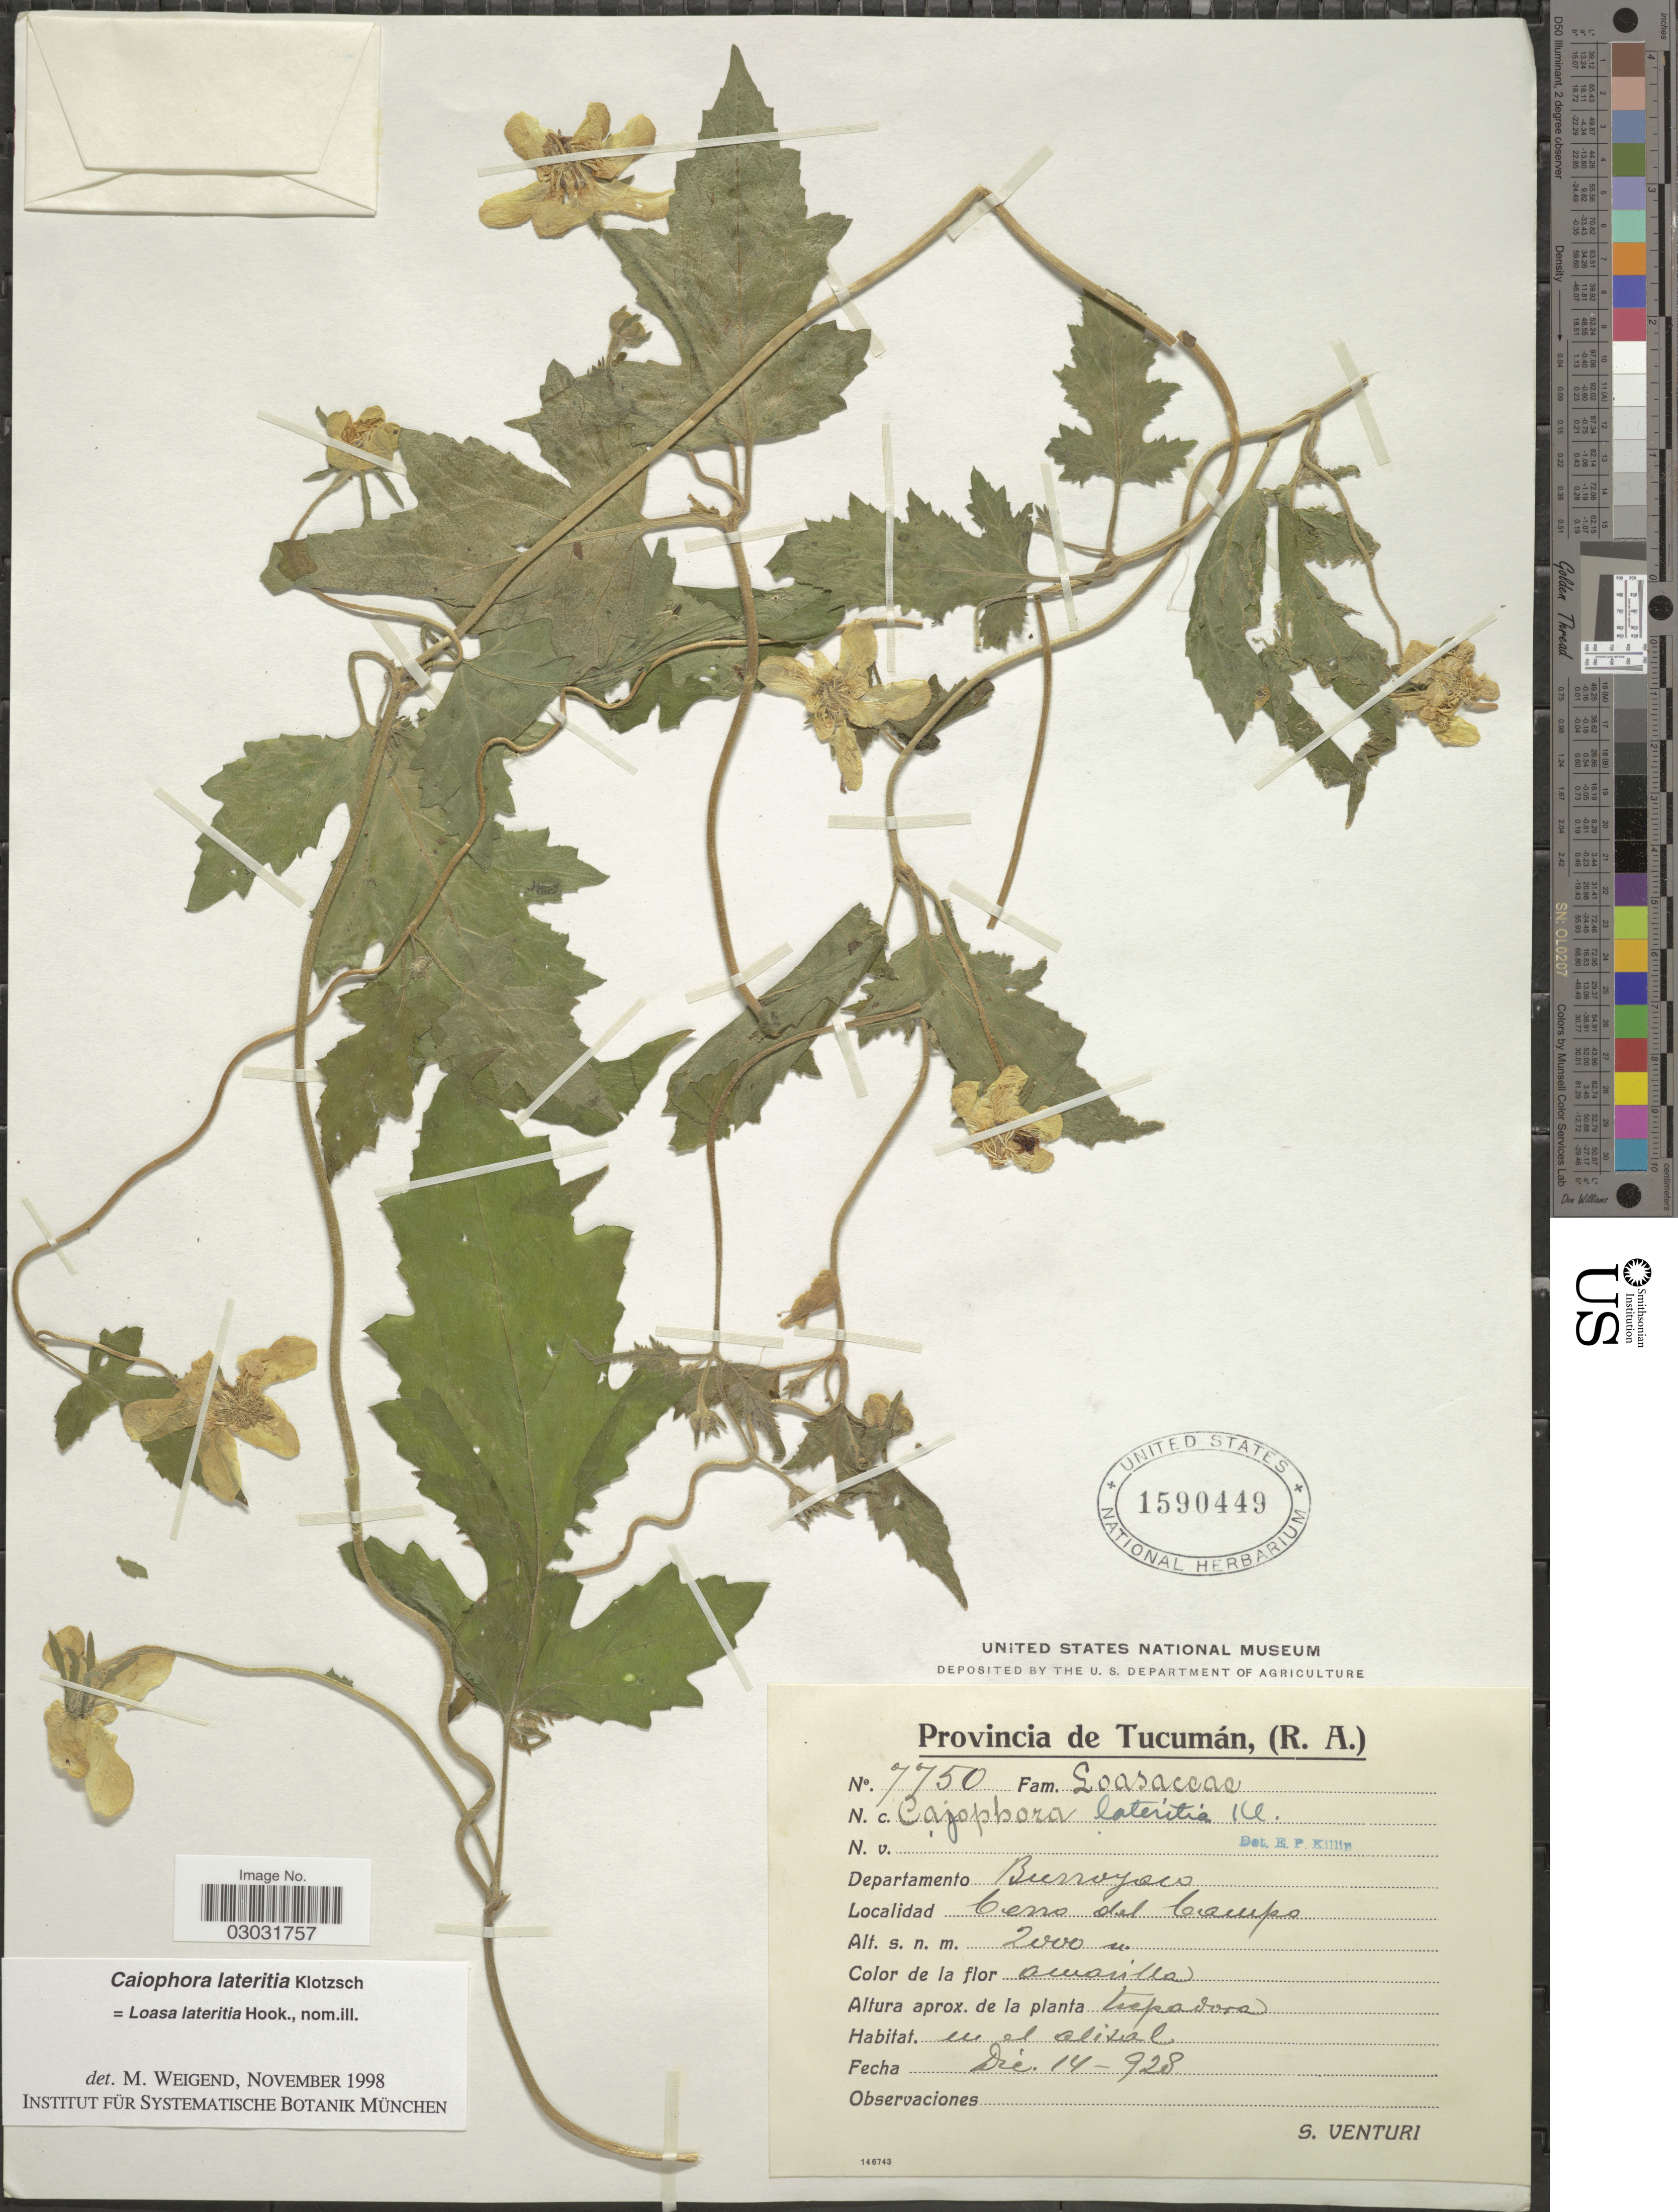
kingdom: Plantae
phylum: Tracheophyta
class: Magnoliopsida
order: Cornales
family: Loasaceae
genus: Caiophora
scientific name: Caiophora lateritia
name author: Klotzsch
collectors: S. Venturi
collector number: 7750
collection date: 1928-12-14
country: Argentina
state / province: Tucuman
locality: Departamento Burruyaco. Cerro del Campo.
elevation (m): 2000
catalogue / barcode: US 1590449